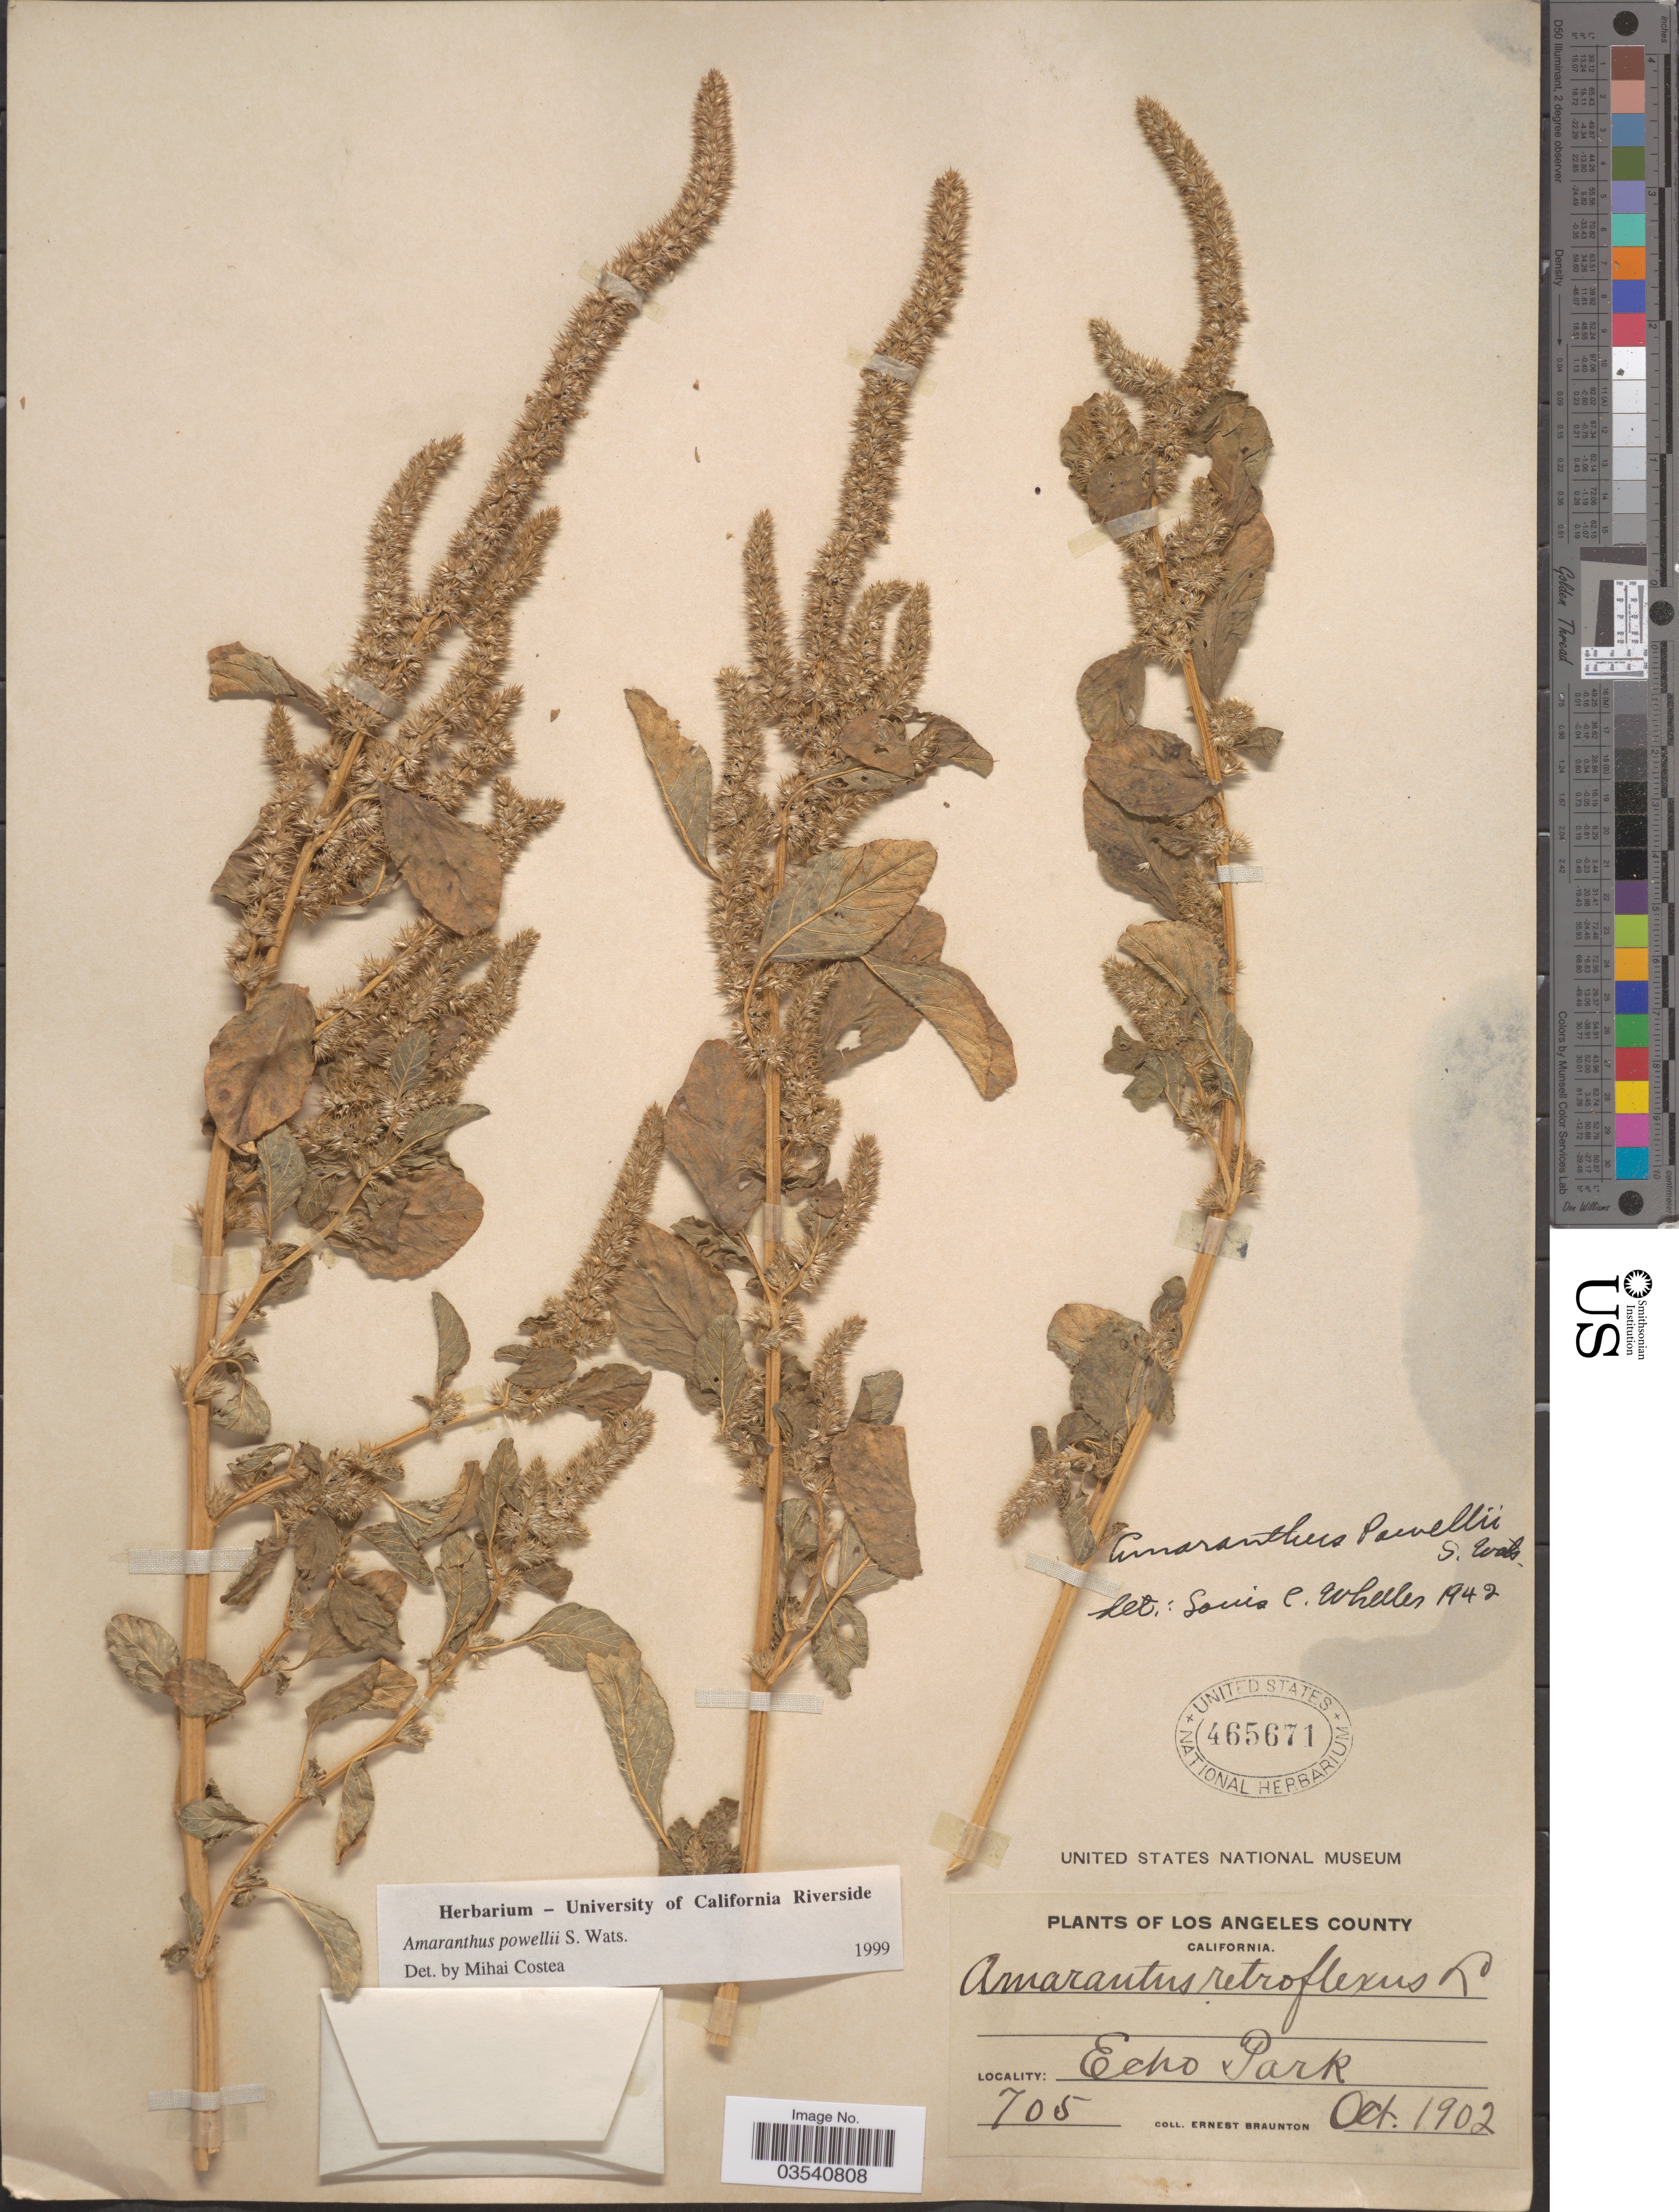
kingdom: Plantae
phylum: Tracheophyta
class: Magnoliopsida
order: Caryophyllales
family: Amaranthaceae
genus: Amaranthus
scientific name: Amaranthus powellii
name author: S. Watson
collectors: E. Braunton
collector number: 705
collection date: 1902-10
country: United States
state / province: California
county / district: Los Angeles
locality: Los Angeles County. Echo Park.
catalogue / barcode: US 465671